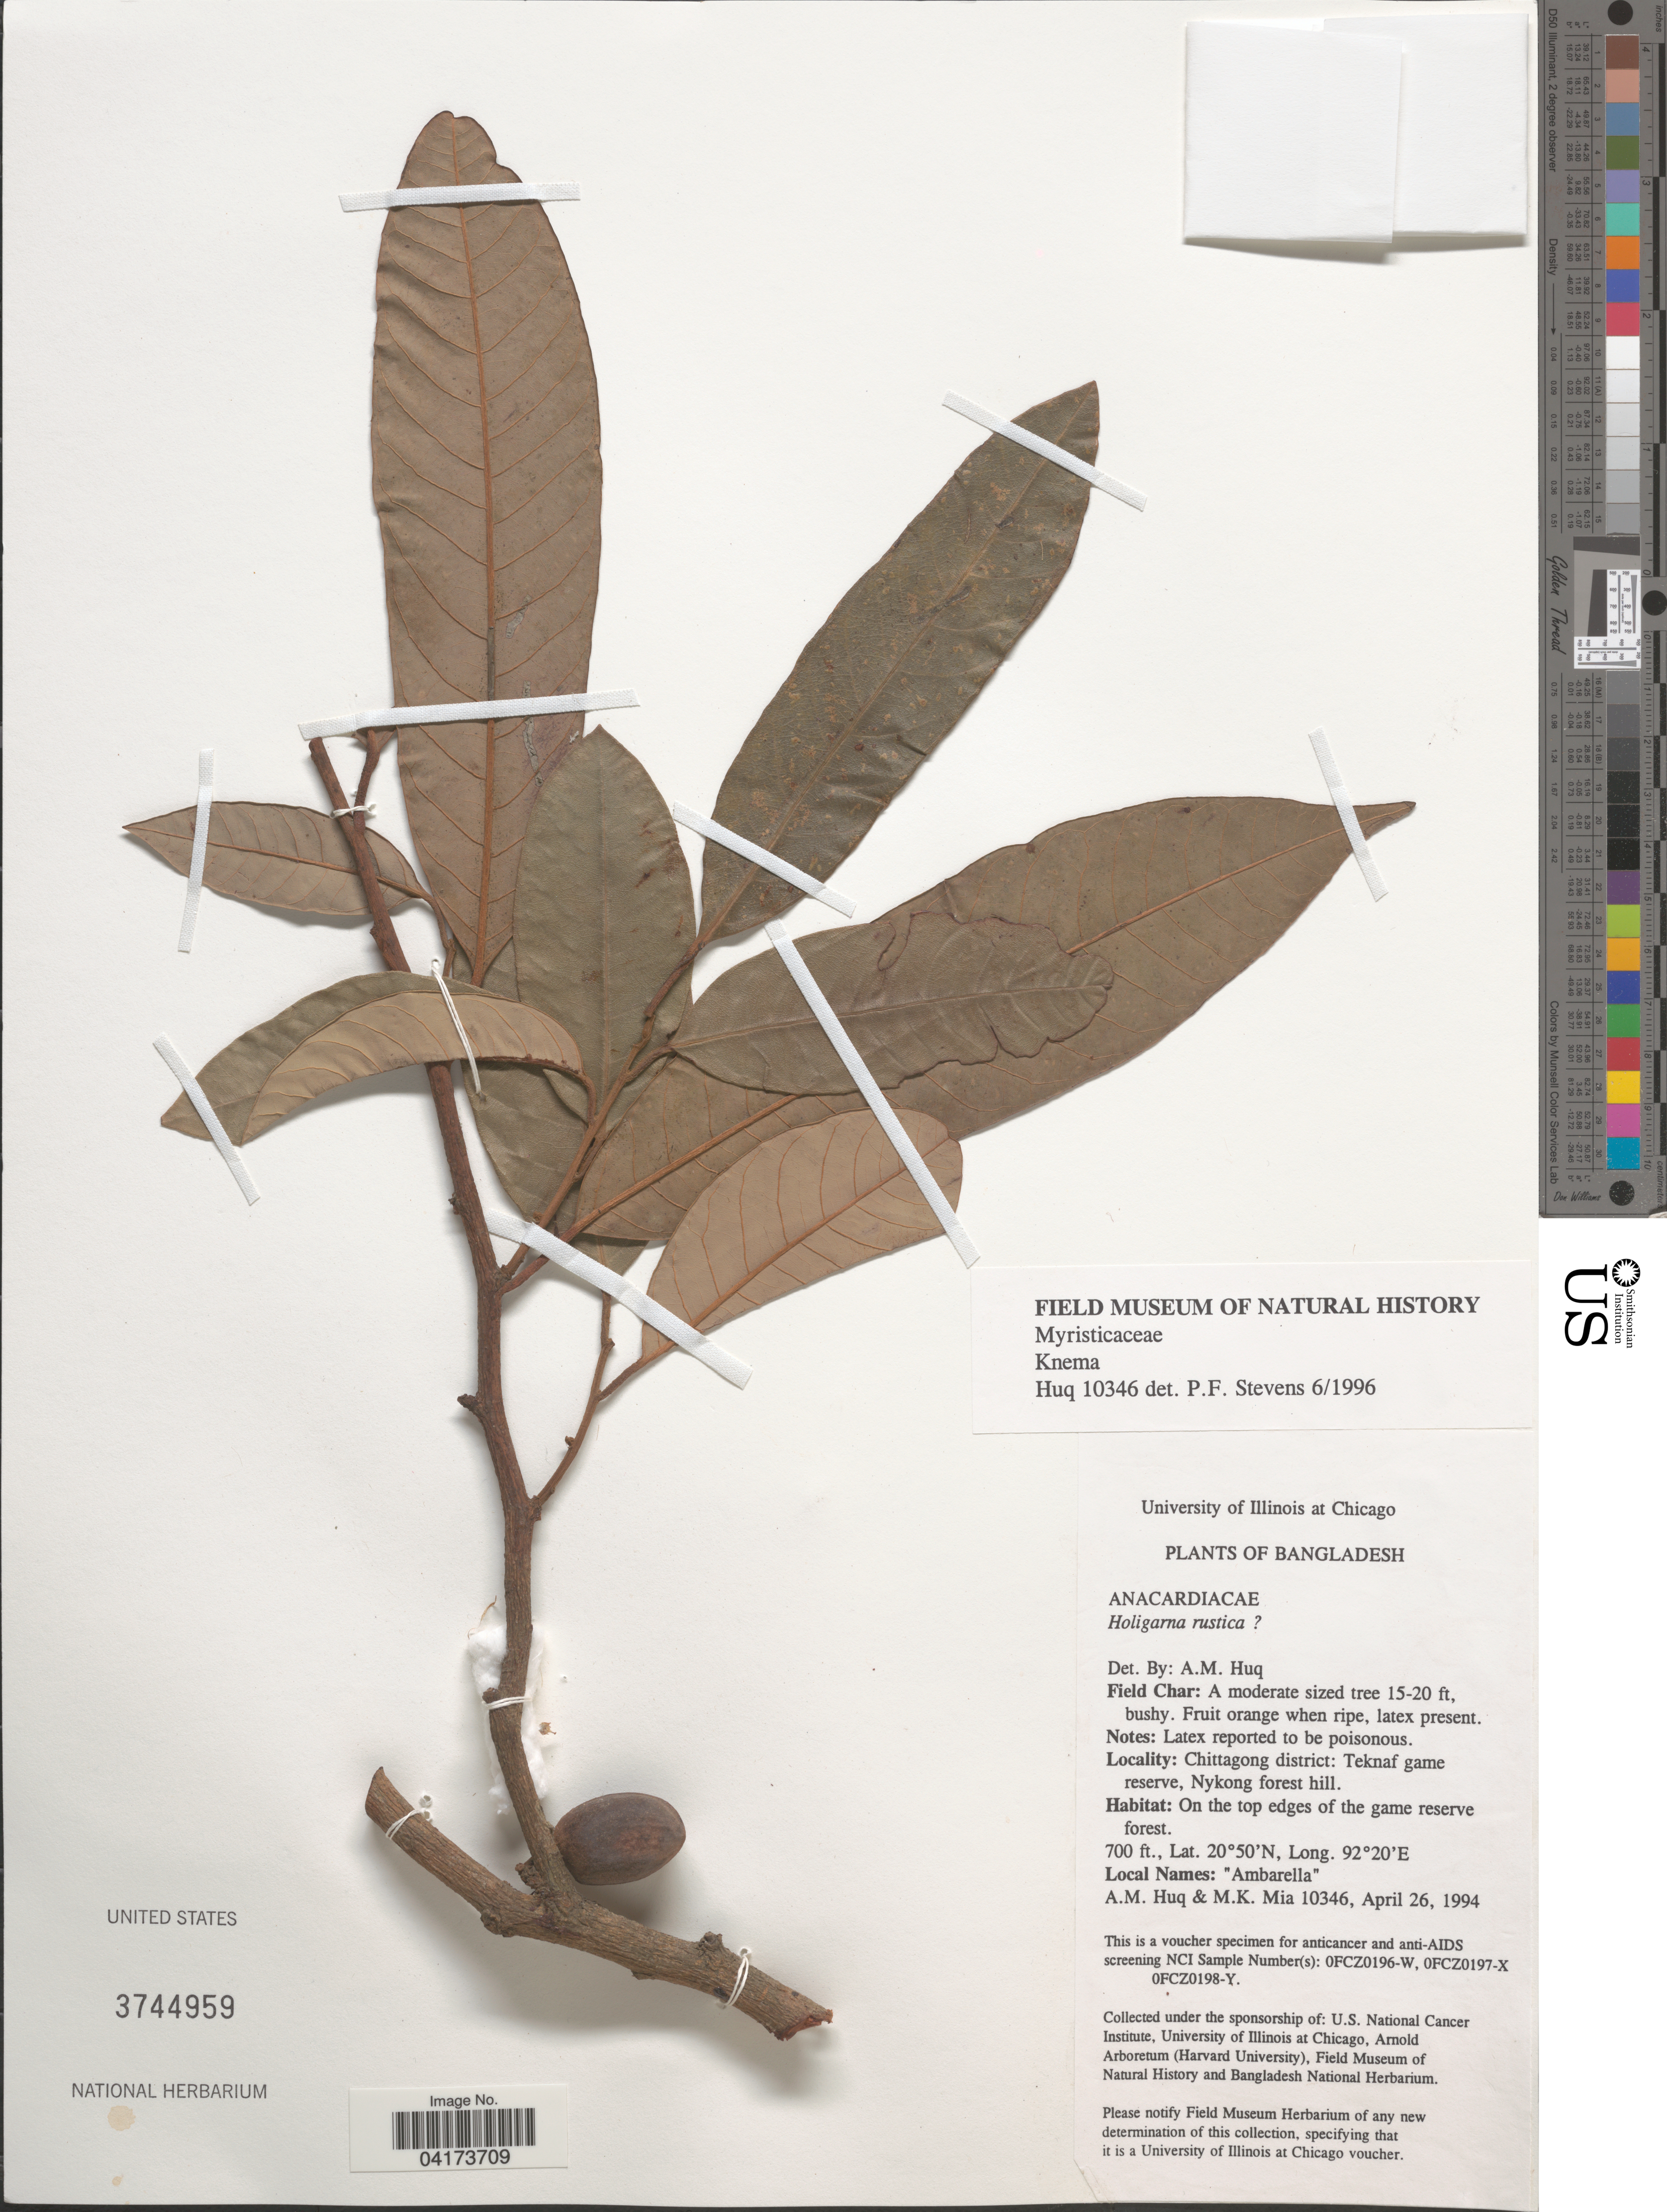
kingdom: Plantae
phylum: Tracheophyta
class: Magnoliopsida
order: Magnoliales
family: Myristicaceae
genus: Knema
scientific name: Knema angustifolia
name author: (Roxb.) Warb.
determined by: Wilde, W. J. J. O. de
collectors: A. M. Huq & M. Mia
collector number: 10346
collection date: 1994-04-26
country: Bangladesh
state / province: Chittagong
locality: Chittagong district: Teknaf game reserve, Nykong forest hill.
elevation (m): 213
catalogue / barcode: US 3744959